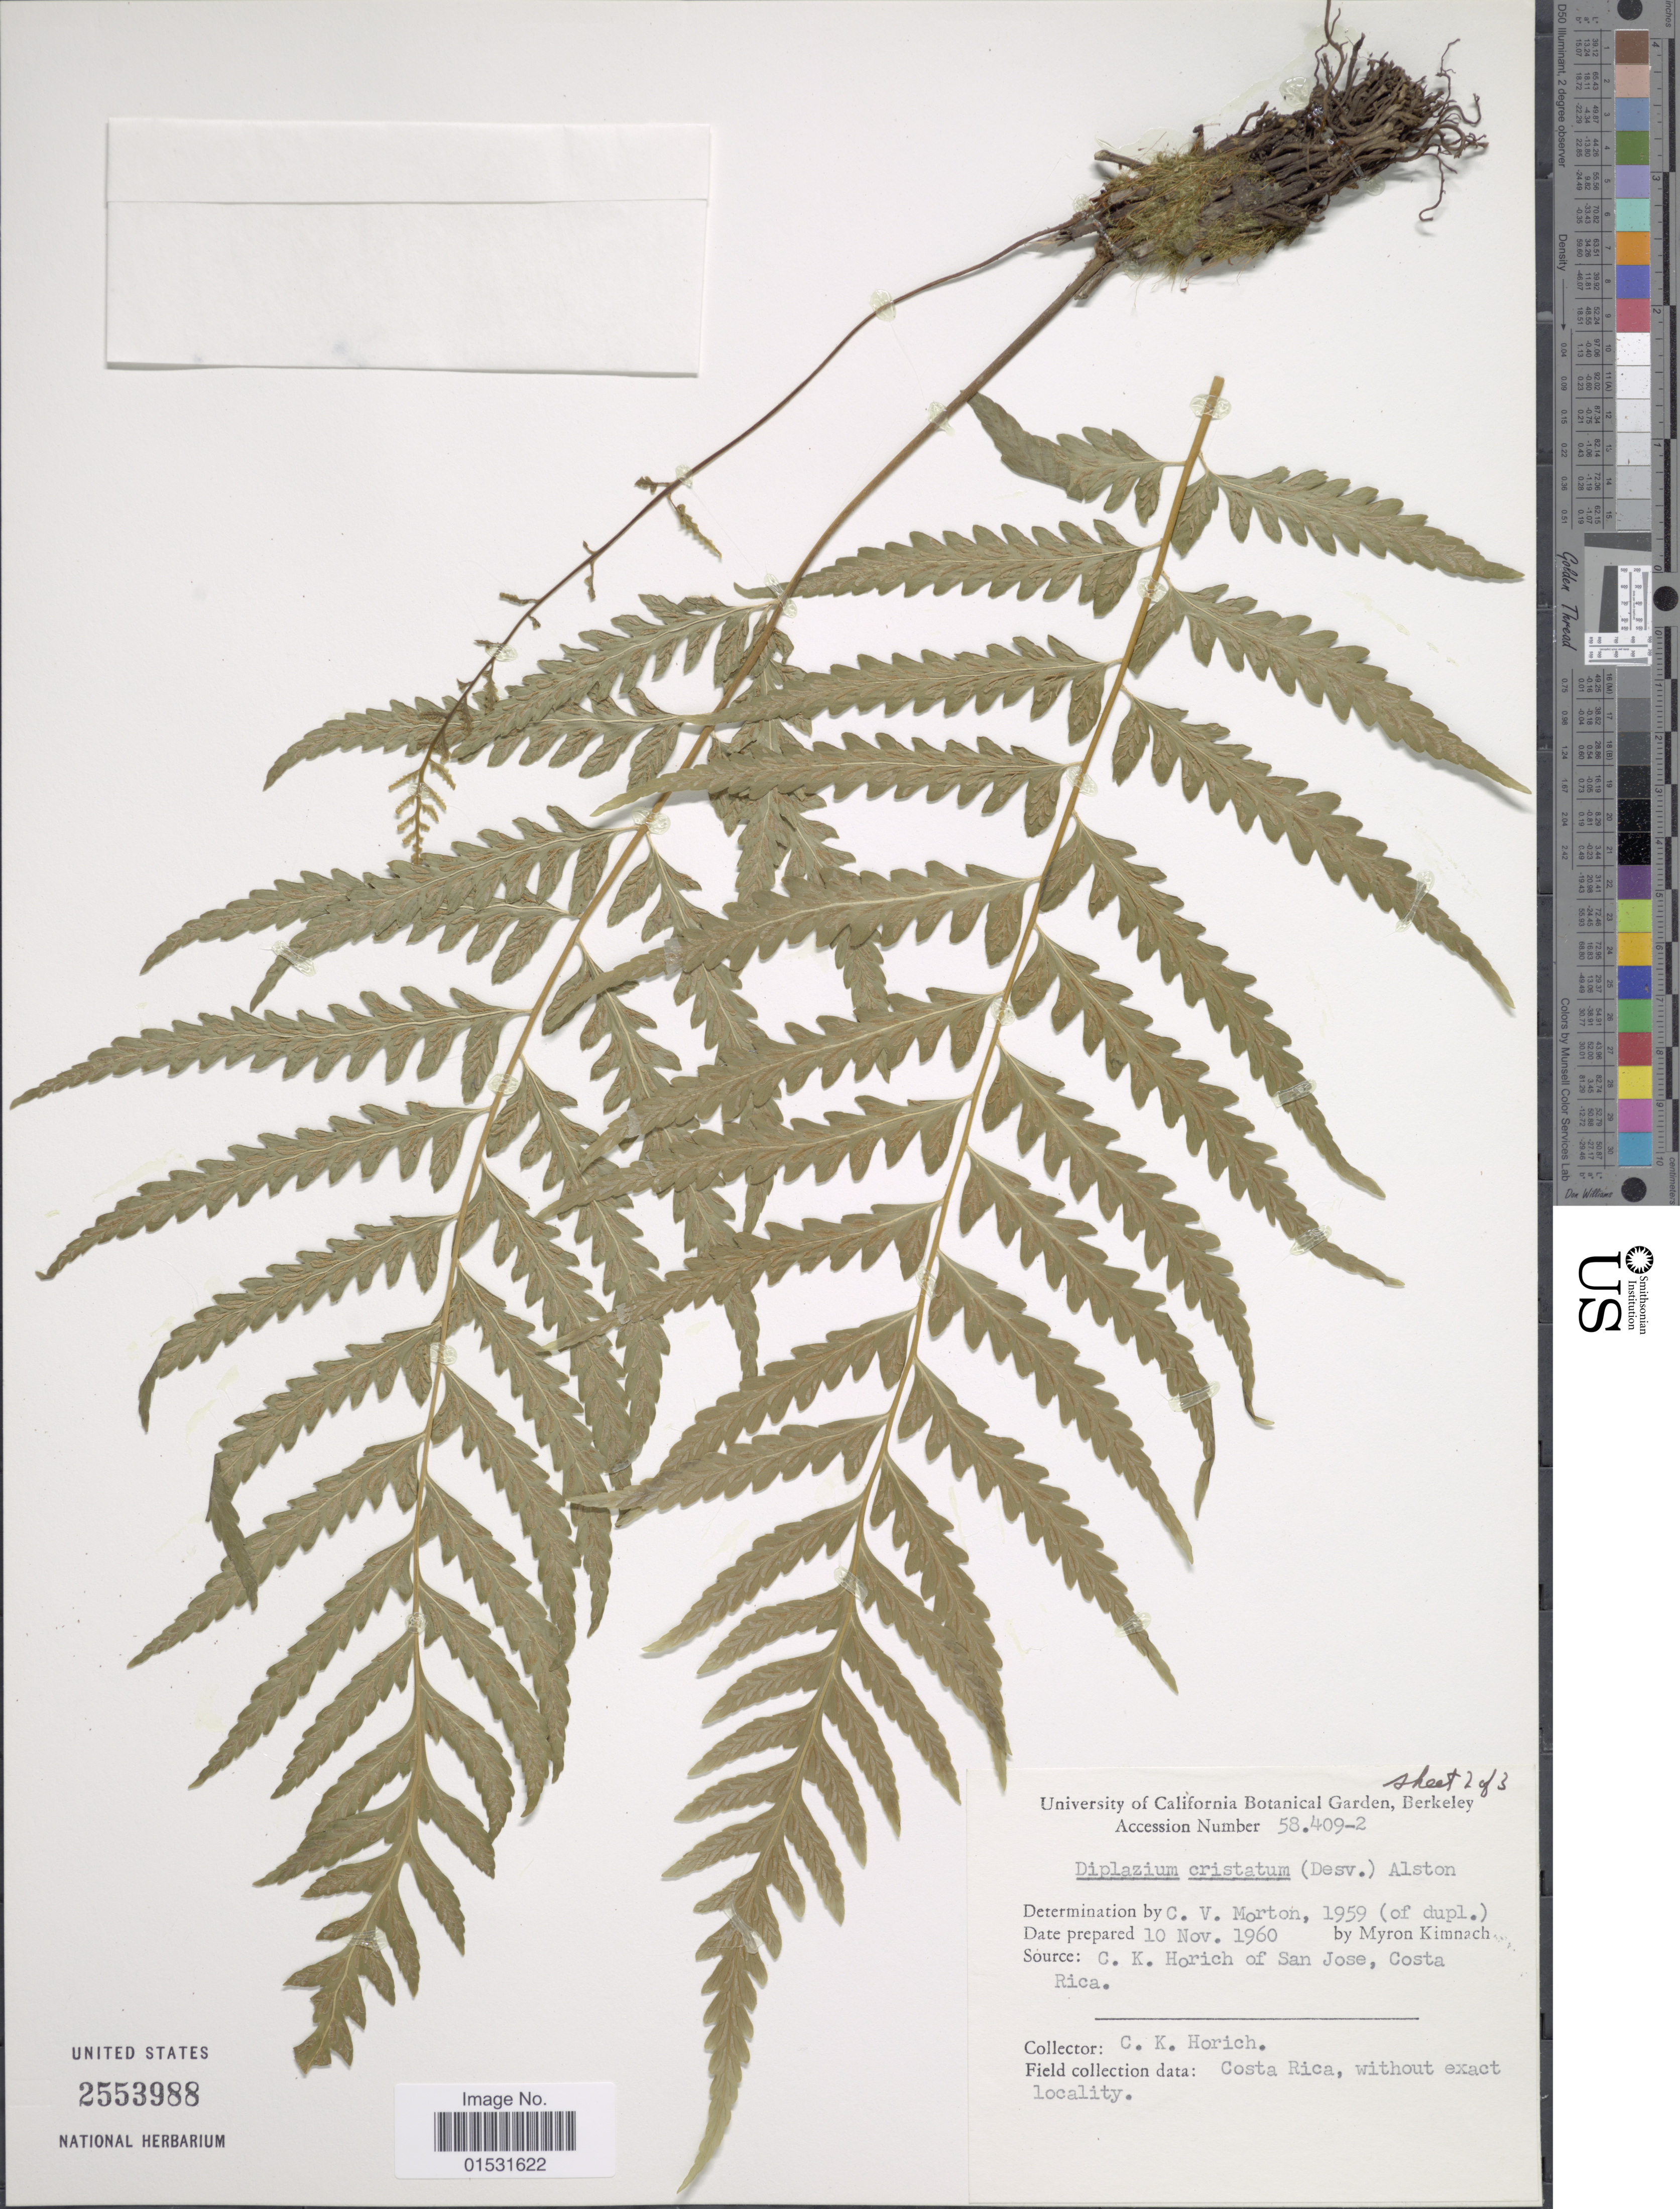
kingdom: Plantae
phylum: Tracheophyta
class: Polypodiopsida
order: Polypodiales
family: Athyriaceae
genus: Diplazium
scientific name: Diplazium werckleanum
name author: Christ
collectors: M. W. Kimnach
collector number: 58.409-2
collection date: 1960-11-10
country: United States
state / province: California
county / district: Alameda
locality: University of California Botanical Garden, Berkeley.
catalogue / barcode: US 2553988